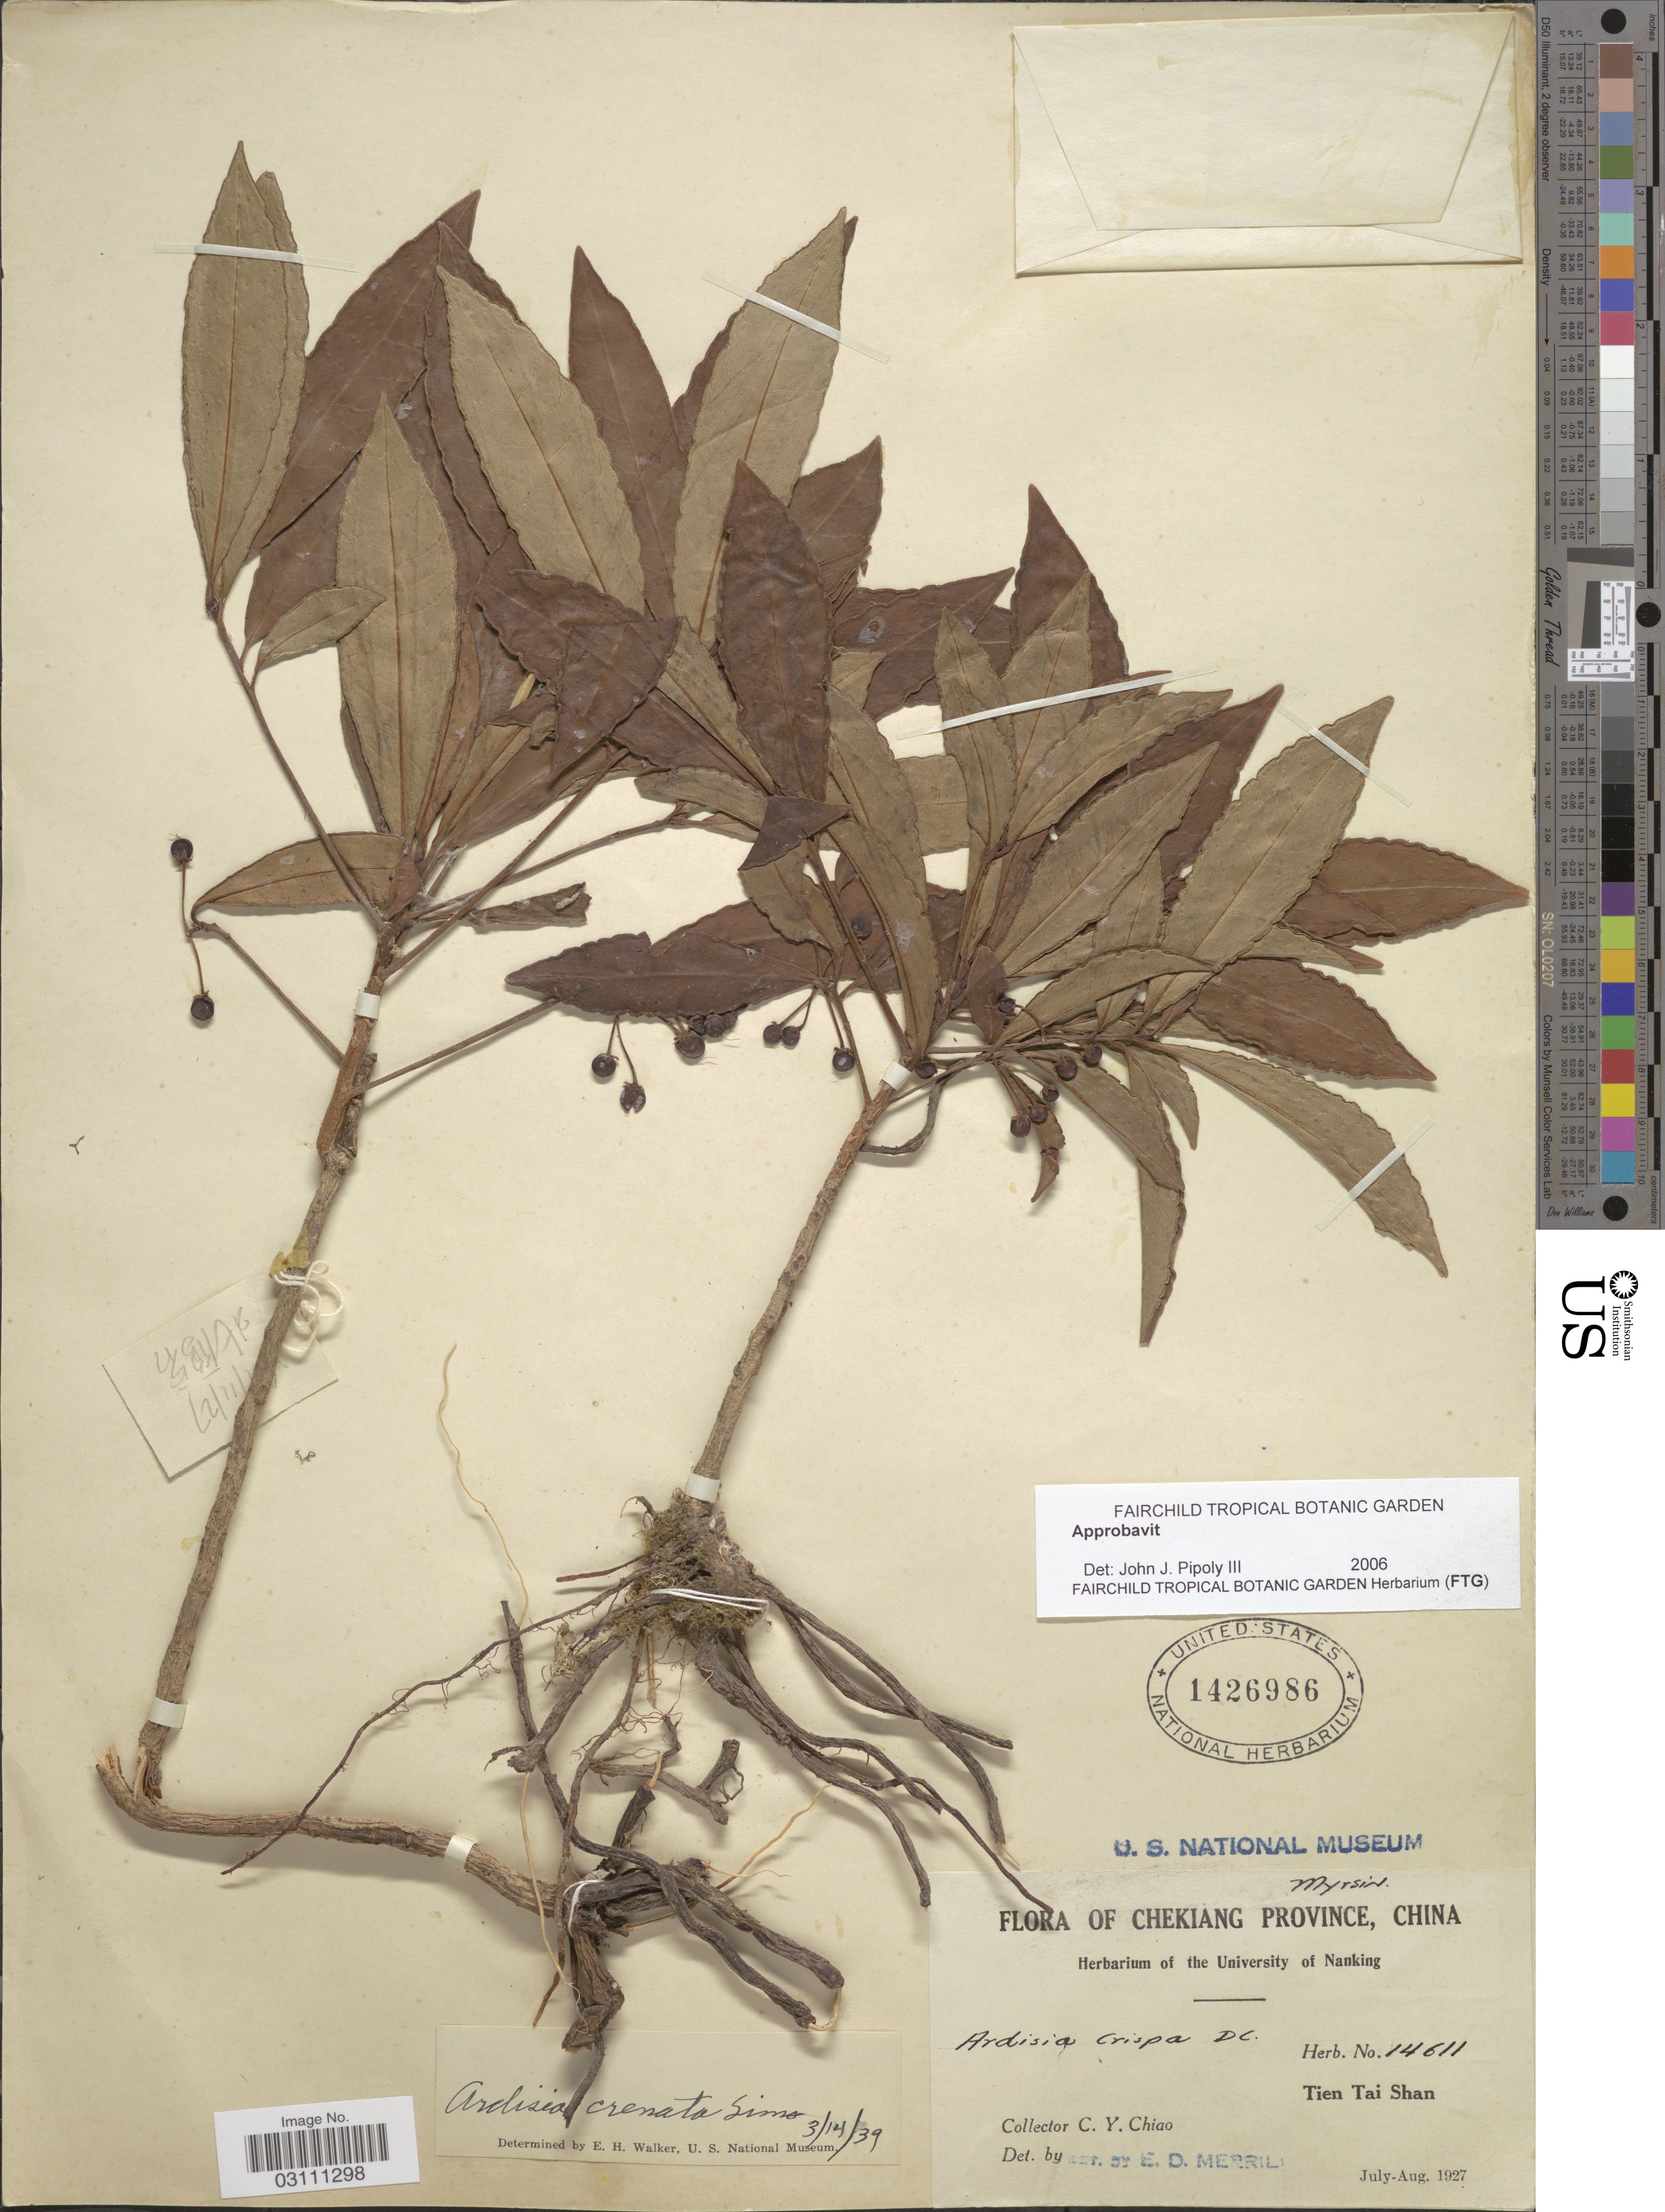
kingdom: Plantae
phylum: Tracheophyta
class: Magnoliopsida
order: Ericales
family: Primulaceae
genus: Ardisia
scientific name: Ardisia crenata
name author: Sims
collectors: C. Y. Chiao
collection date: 1927-07/1927-08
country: China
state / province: Zhejiang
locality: Chekiang Province. Tien Tai Shan.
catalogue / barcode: US 1426986